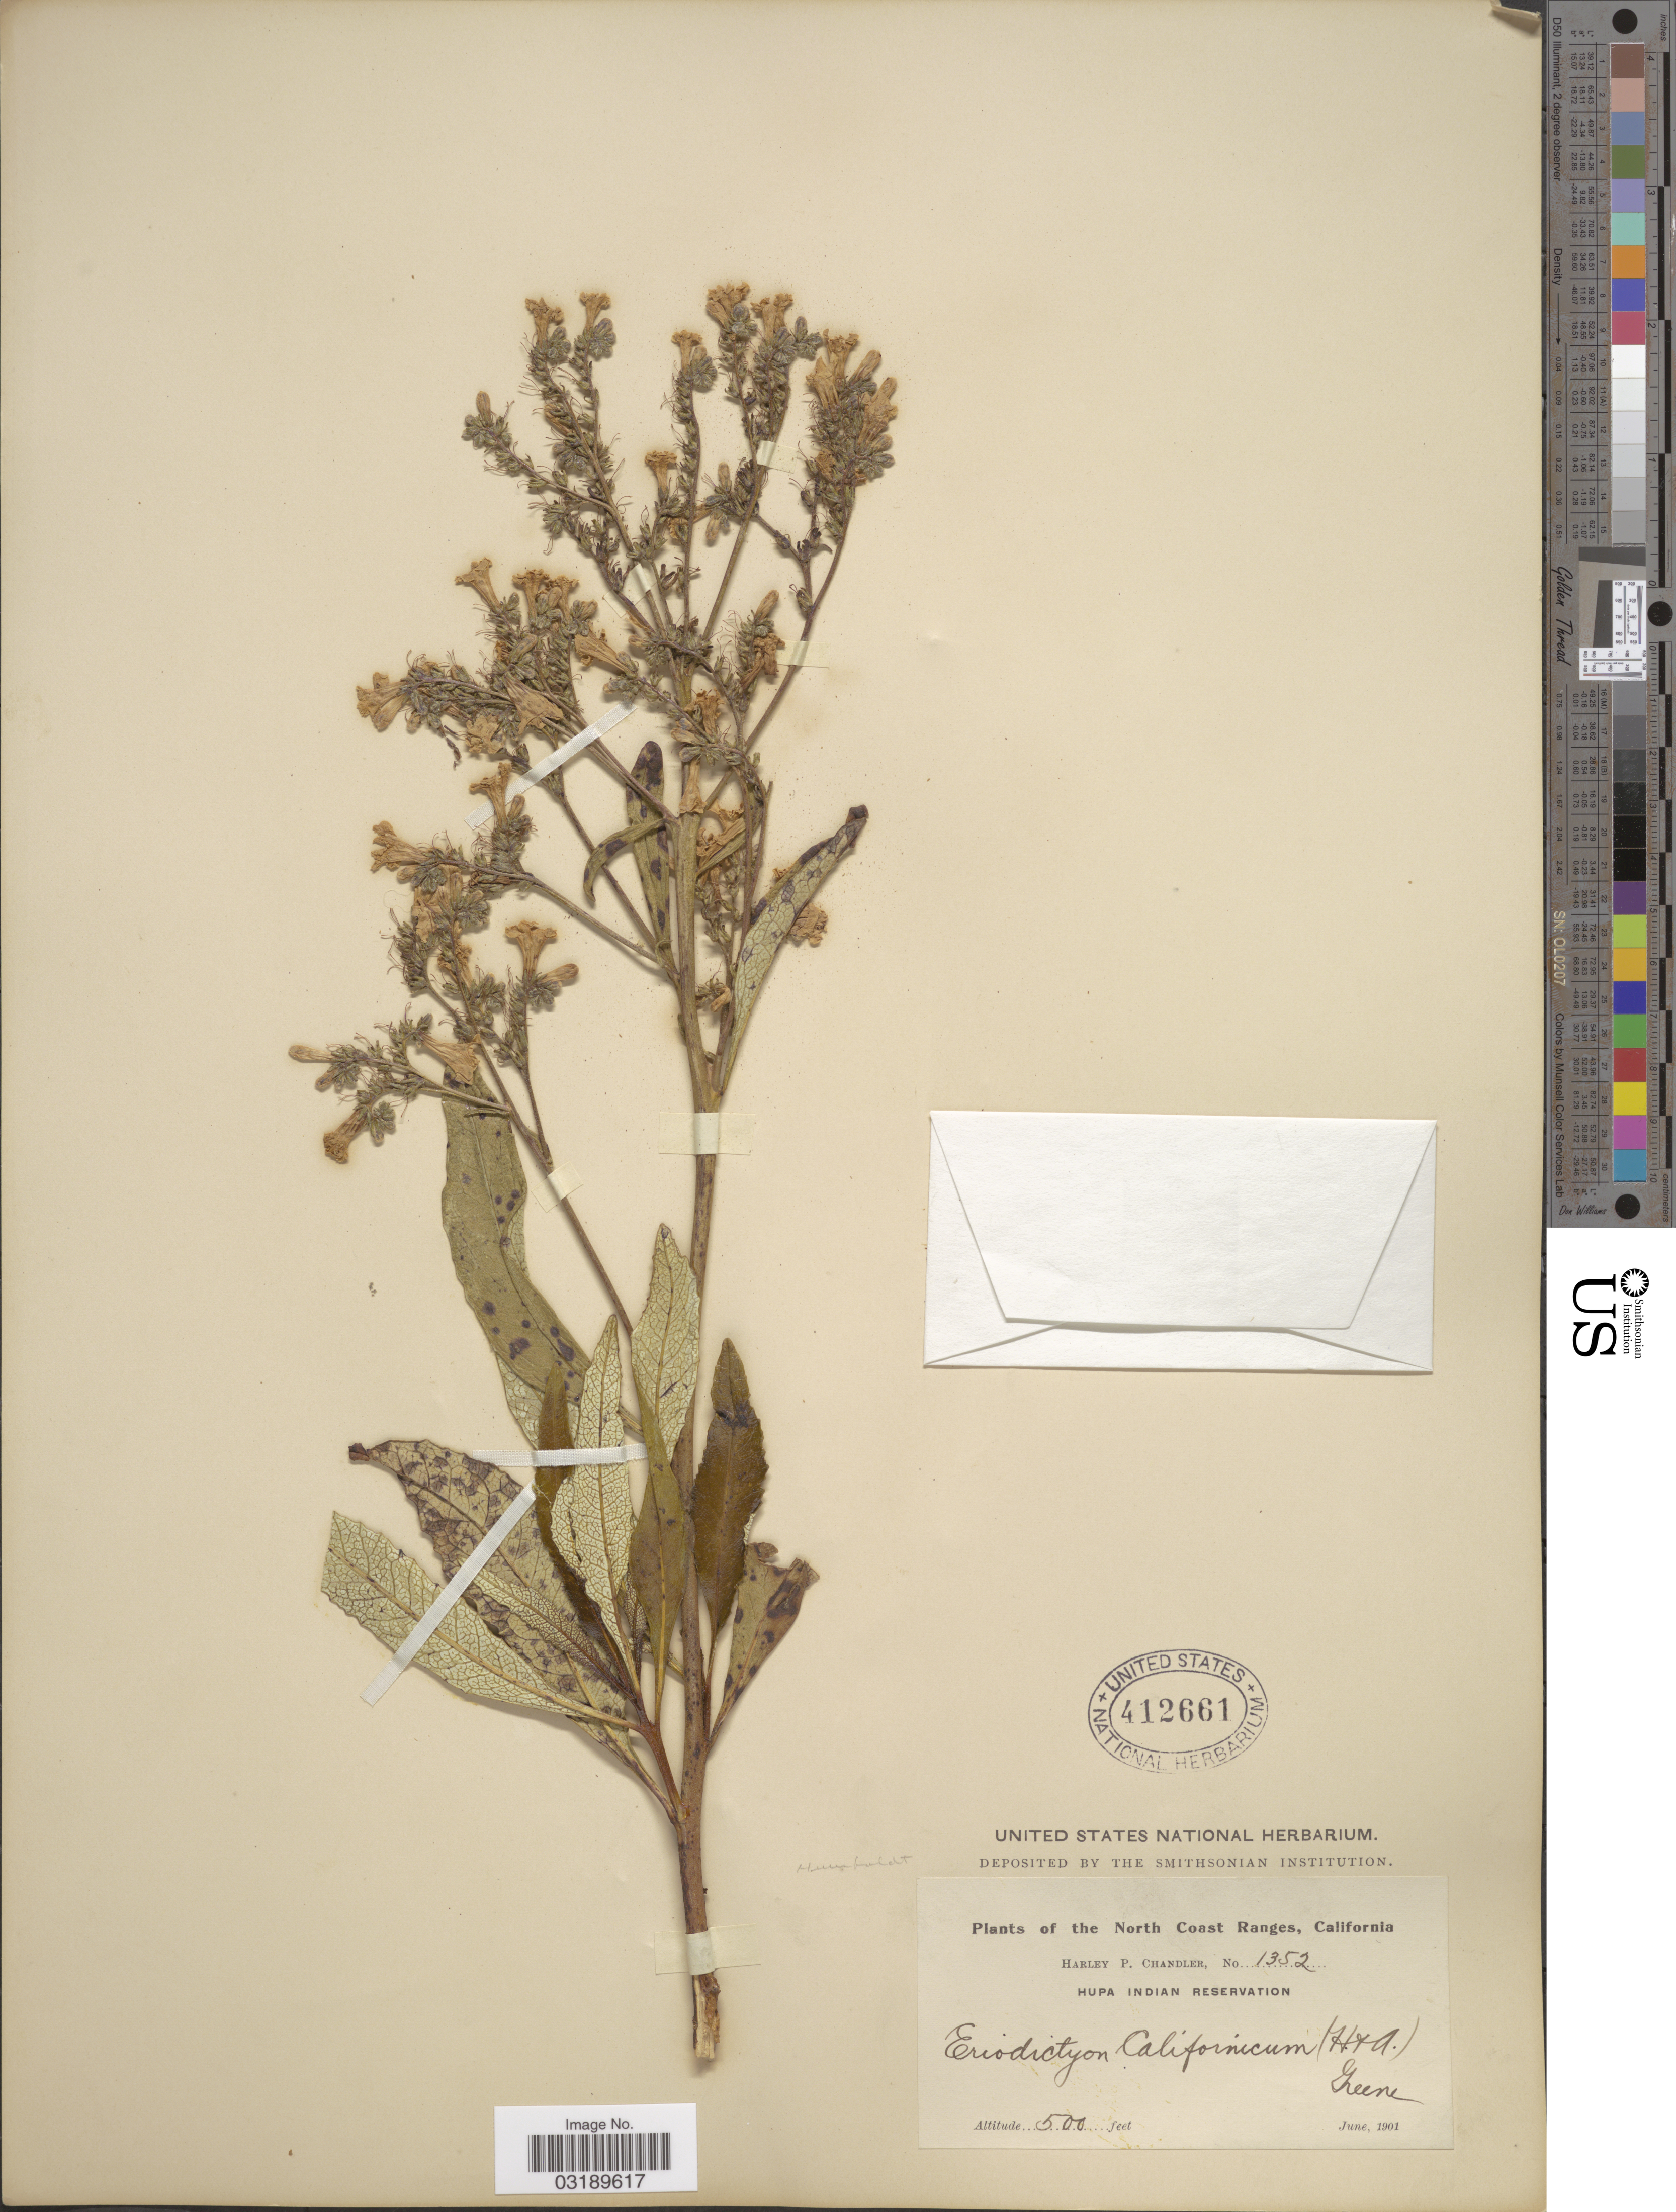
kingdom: Plantae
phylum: Tracheophyta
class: Magnoliopsida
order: Boraginales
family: Namaceae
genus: Eriodictyon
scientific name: Eriodictyon californicum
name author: (Hook. & Arn.) Torr.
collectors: H. Chandler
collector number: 1352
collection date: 1901-06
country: United States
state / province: California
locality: The North Coast Ranges. Hupa Indian Reservation.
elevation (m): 152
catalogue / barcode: US 412661